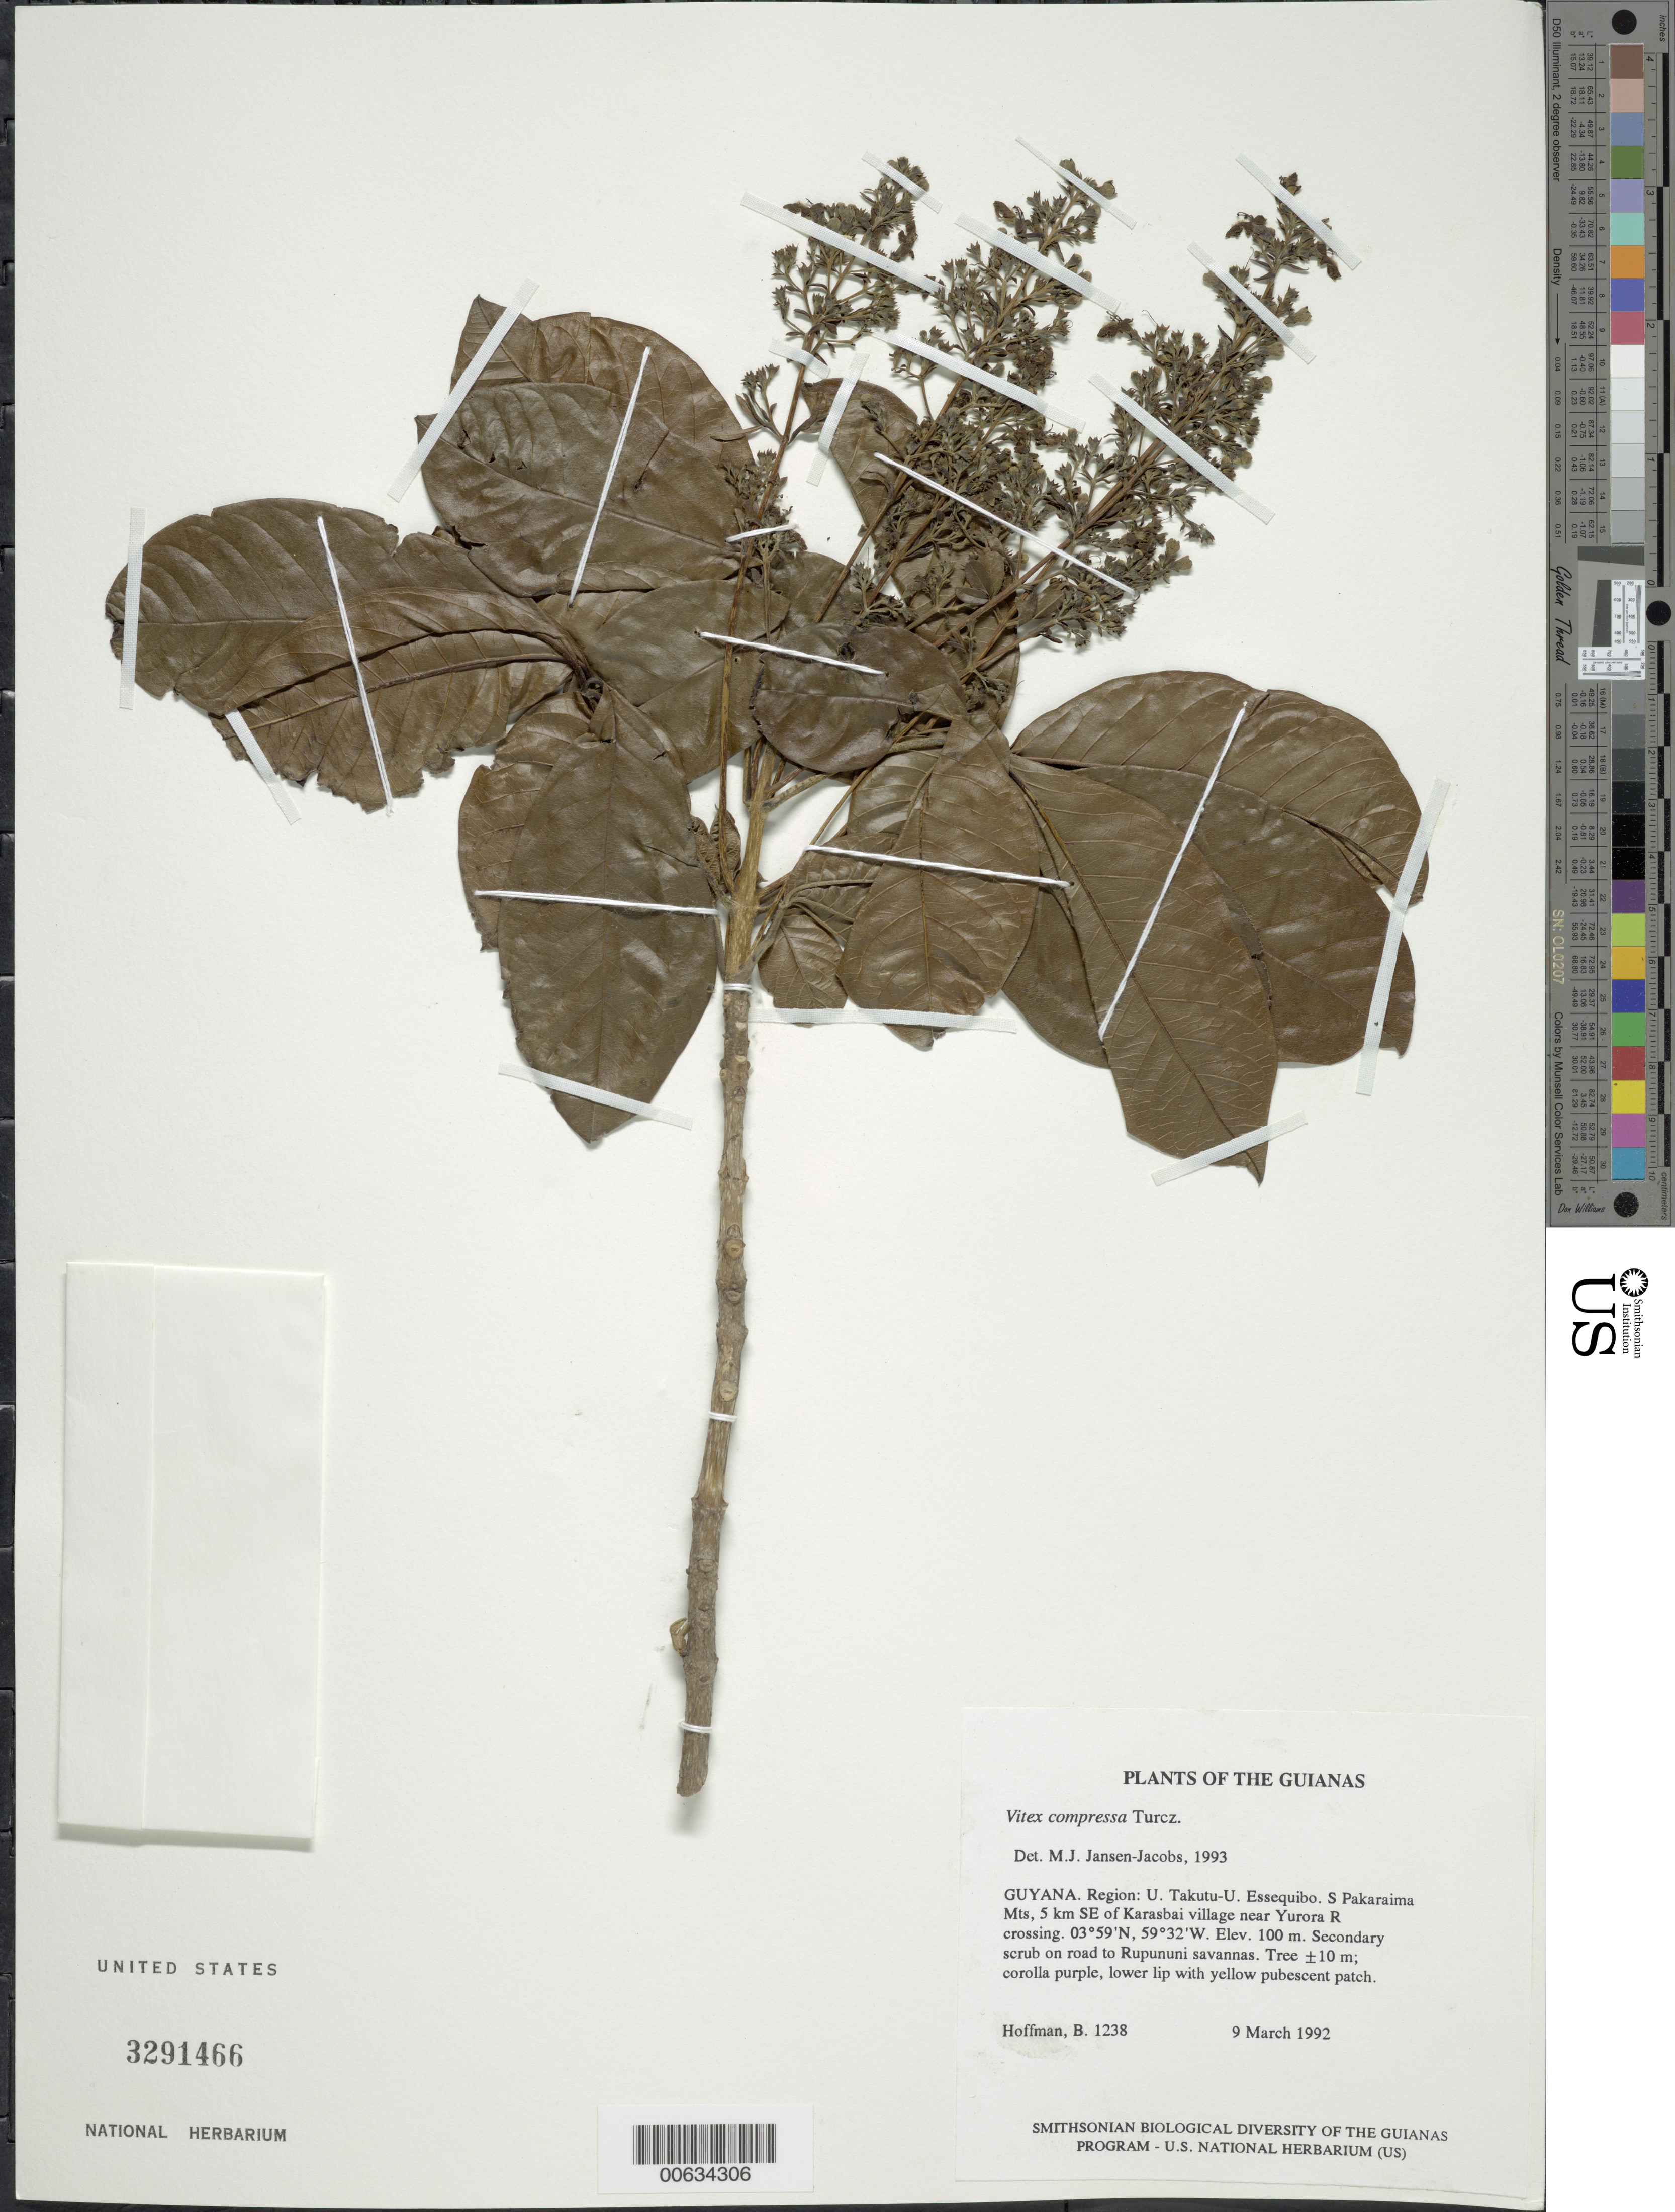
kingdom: Plantae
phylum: Tracheophyta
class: Magnoliopsida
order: Lamiales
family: Lamiaceae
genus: Vitex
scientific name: Vitex compressa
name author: Turcz.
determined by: Jansen-Jacobs, M. J., (U), Nationaal Herbarium Nederland, Utrecht University branch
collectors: B. Hoffman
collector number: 1238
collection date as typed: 9 March 1992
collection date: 1992-03-09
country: Guyana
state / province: U. Takutu-U. Essequibo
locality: S Pakaraima Mts, 5 km SE of Karasbai village near Yurora River crossing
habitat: Secondary scrub on road to Rupununi savannas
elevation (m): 100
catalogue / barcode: US 3291466